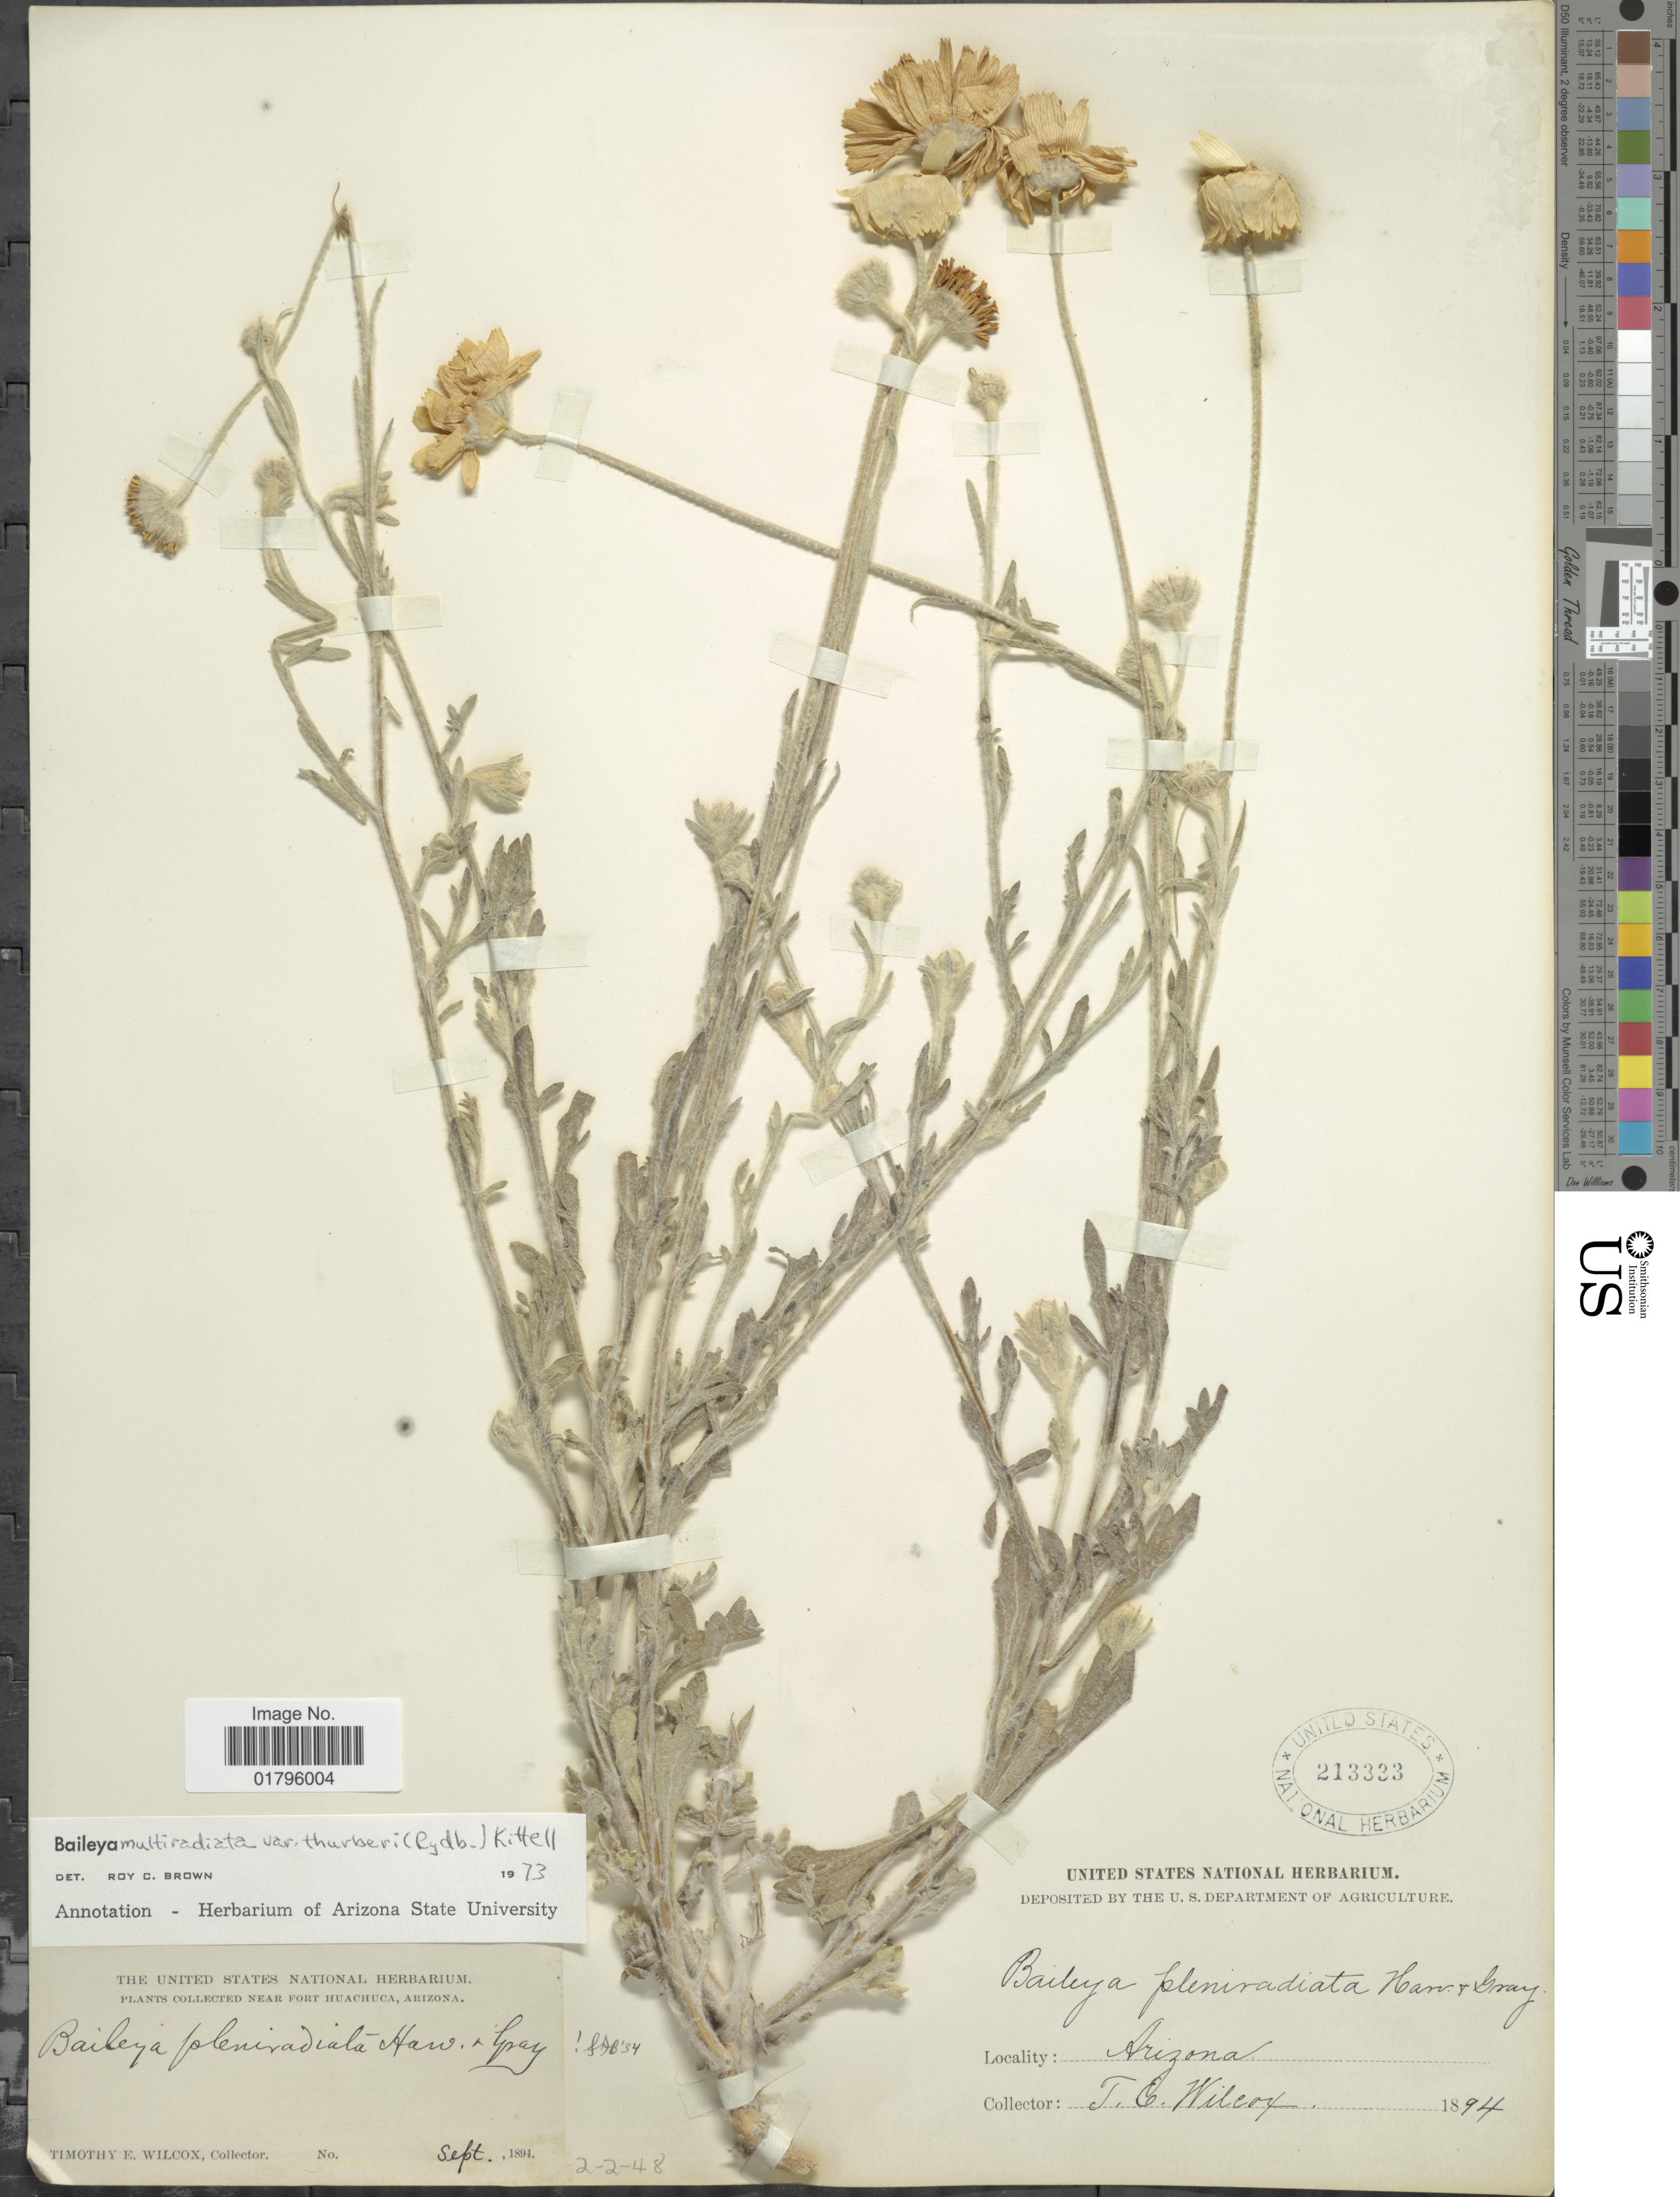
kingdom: Plantae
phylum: Tracheophyta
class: Magnoliopsida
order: Asterales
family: Asteraceae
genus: Baileya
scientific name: Baileya multiradiata var. thurberi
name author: (Rydb.) Kittell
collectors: T. E. Wilcox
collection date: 1894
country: United States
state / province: Arizona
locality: Arizona.Near fort Huachaca, Arizona.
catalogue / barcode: US 213333